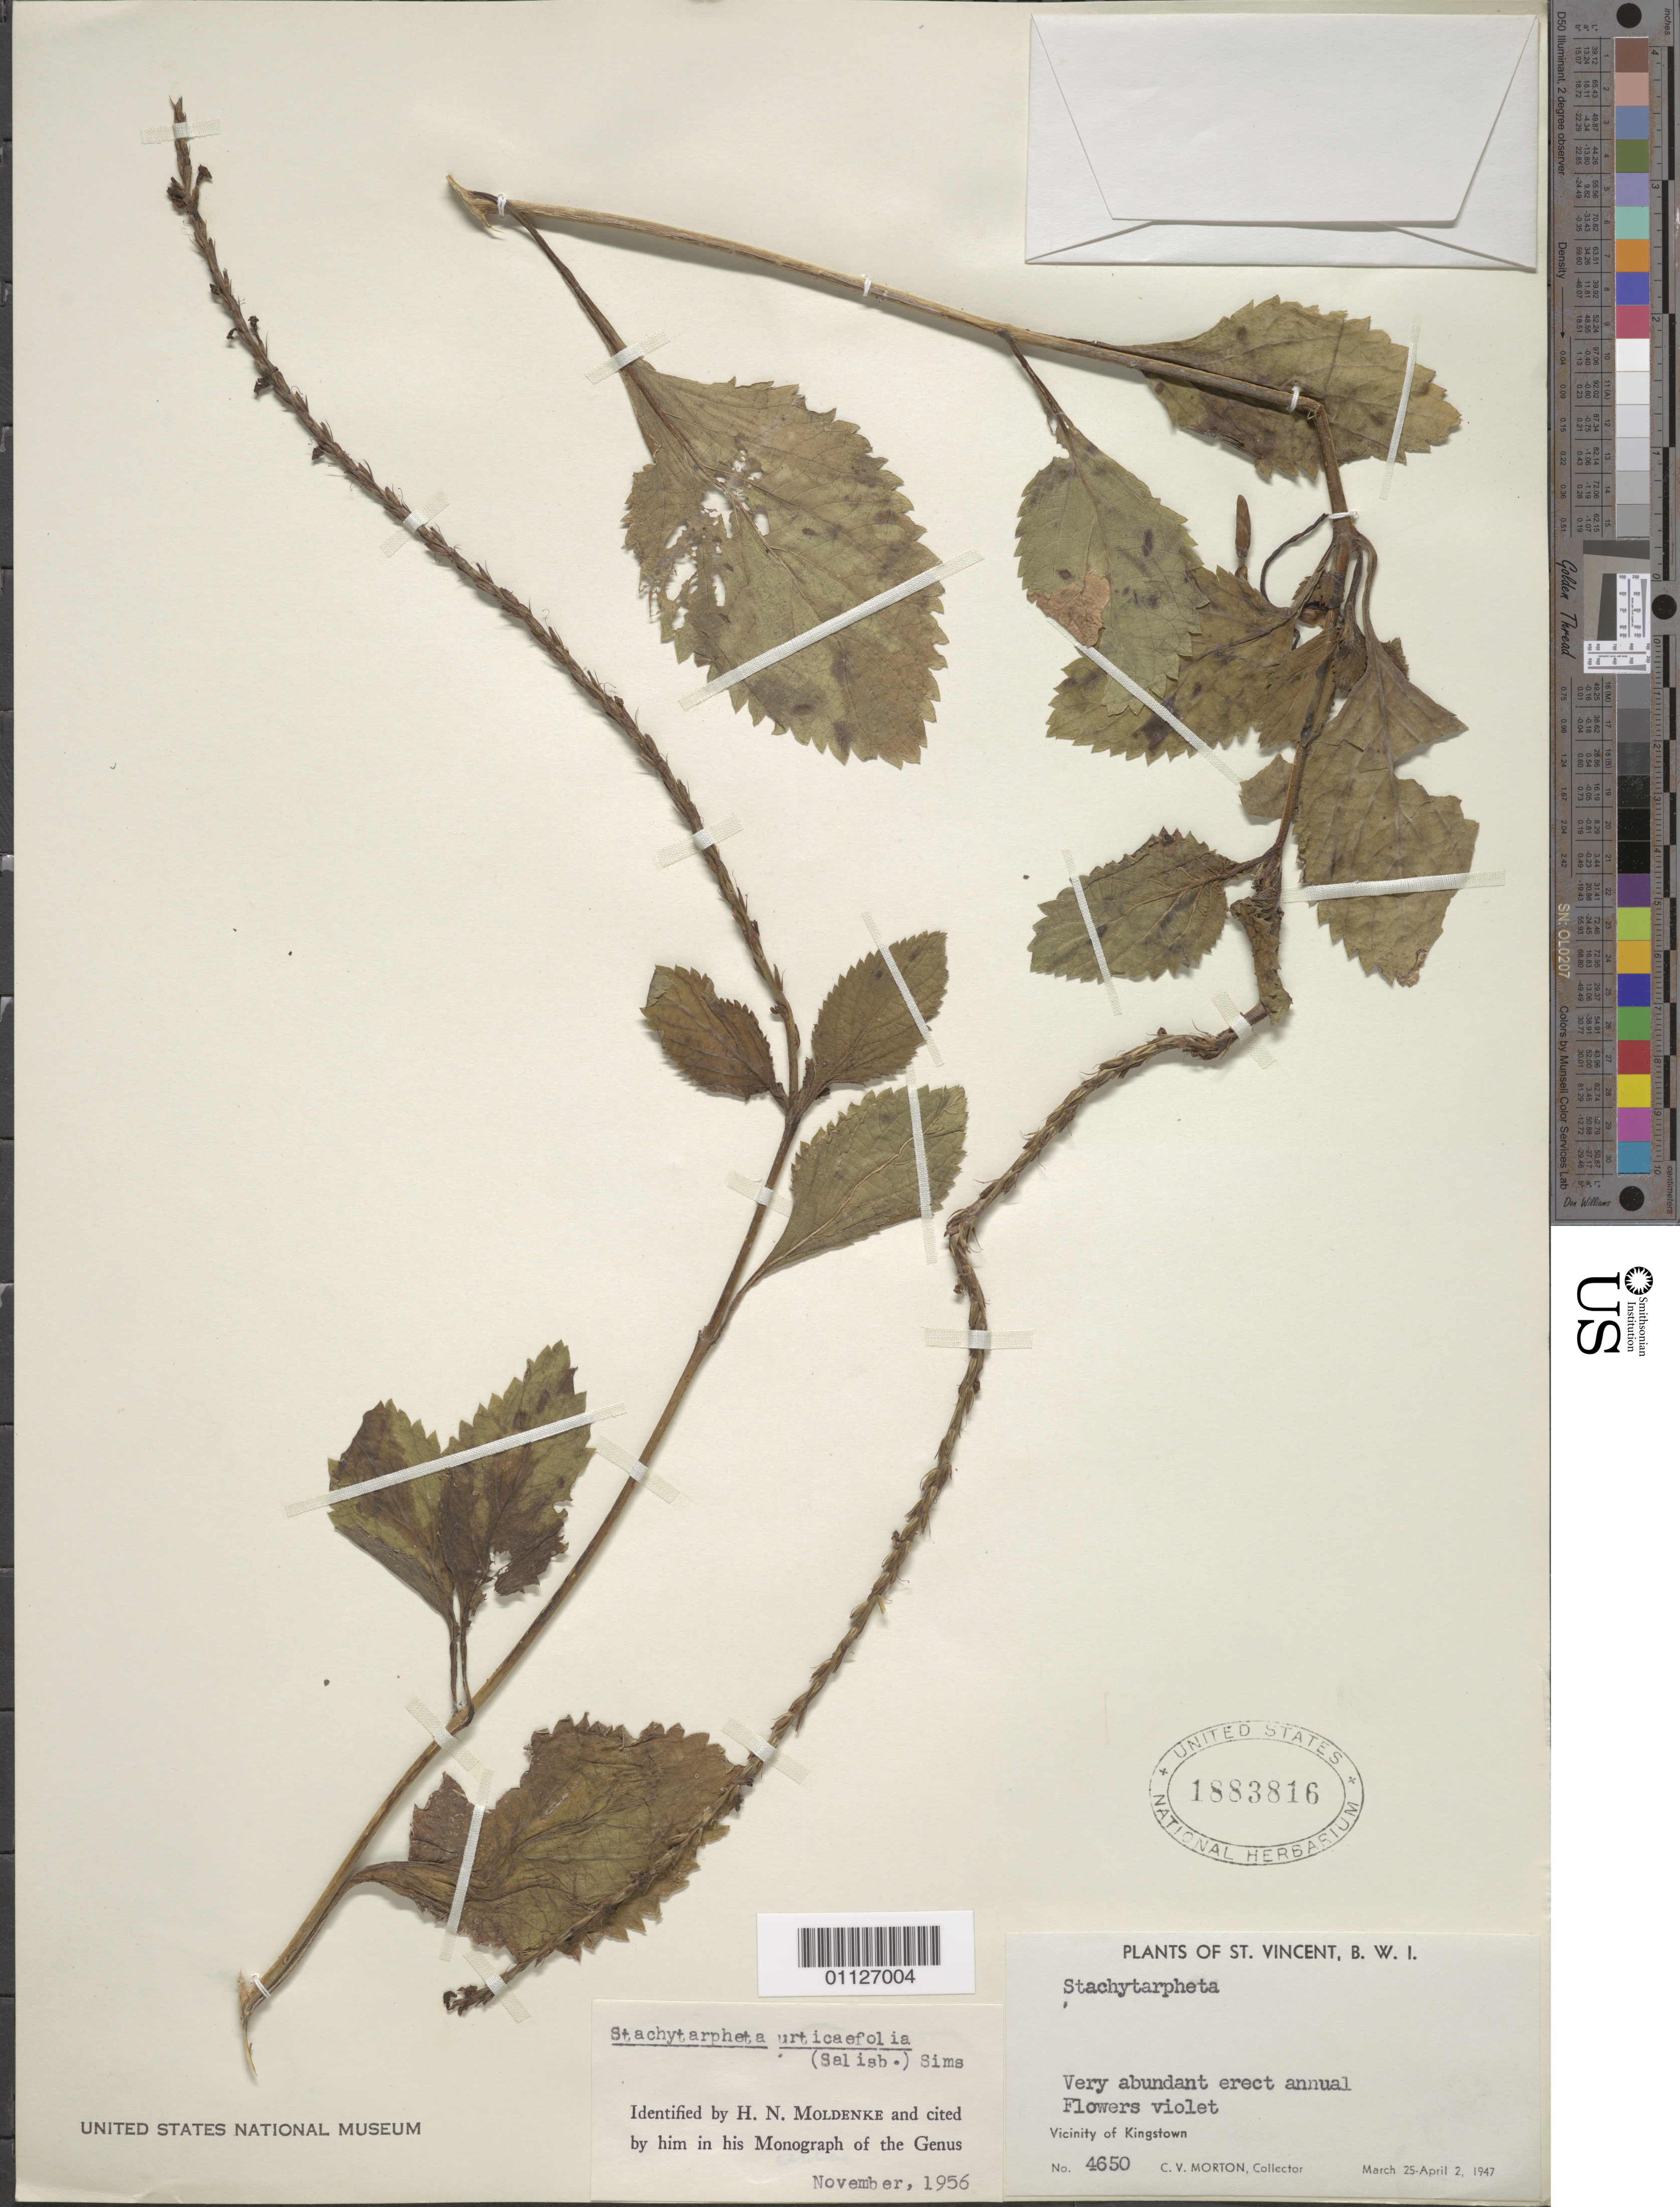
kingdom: Plantae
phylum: Tracheophyta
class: Magnoliopsida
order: Lamiales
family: Verbenaceae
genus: Stachytarpheta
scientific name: Stachytarpheta urticifolia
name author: Sims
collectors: C. V. Morton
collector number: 4650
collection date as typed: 25 Mar 1947 to 02 Apr 1947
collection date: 1947-03-25/1947-04-02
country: St. Vincent - Grenadines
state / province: Saint George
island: St. Vincent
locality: Vicinity of Kingstown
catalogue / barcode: US 1883816